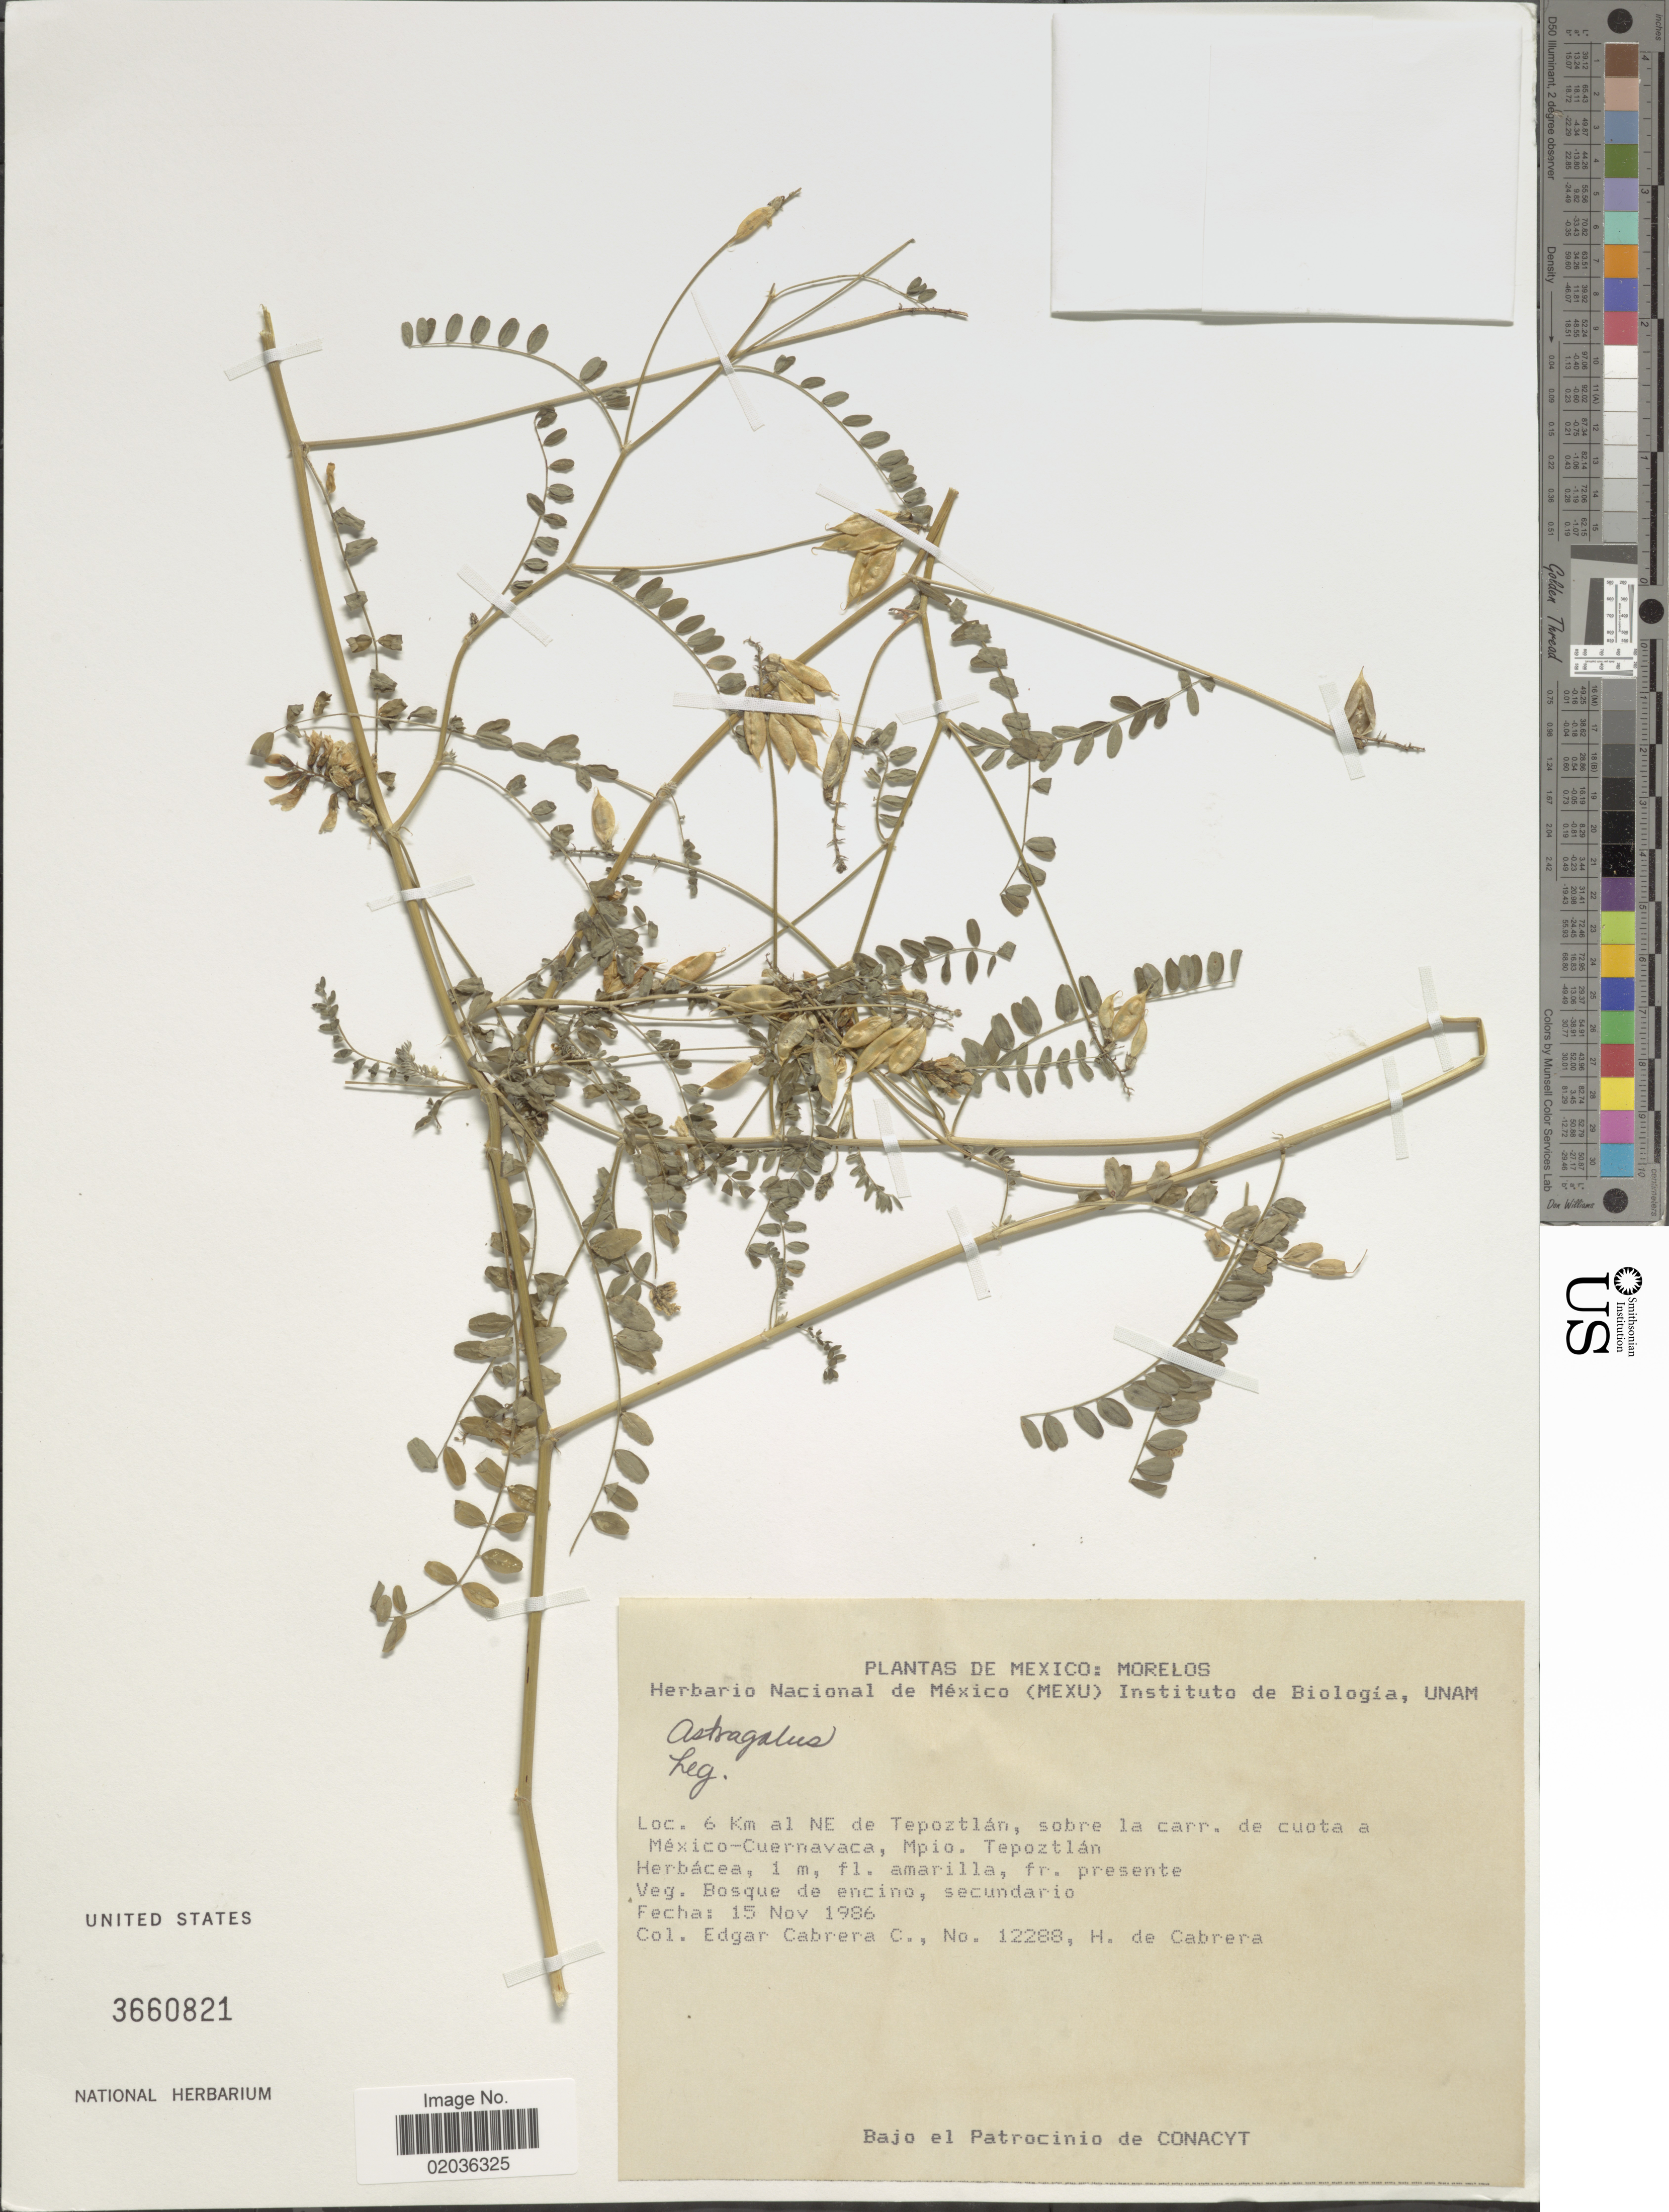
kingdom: Plantae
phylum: Tracheophyta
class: Magnoliopsida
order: Fabales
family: Fabaceae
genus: Astragalus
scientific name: Astragalus sp.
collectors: E. Cabrera C. & H. de Cabrera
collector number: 12288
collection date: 1986-11-15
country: Mexico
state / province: Morelos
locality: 6 Km al NE de Tepoztlan, sobre la carr. de cuota a Mexico-Cuernavaca, Mpio. Tepoztlan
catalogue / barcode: US 3660821